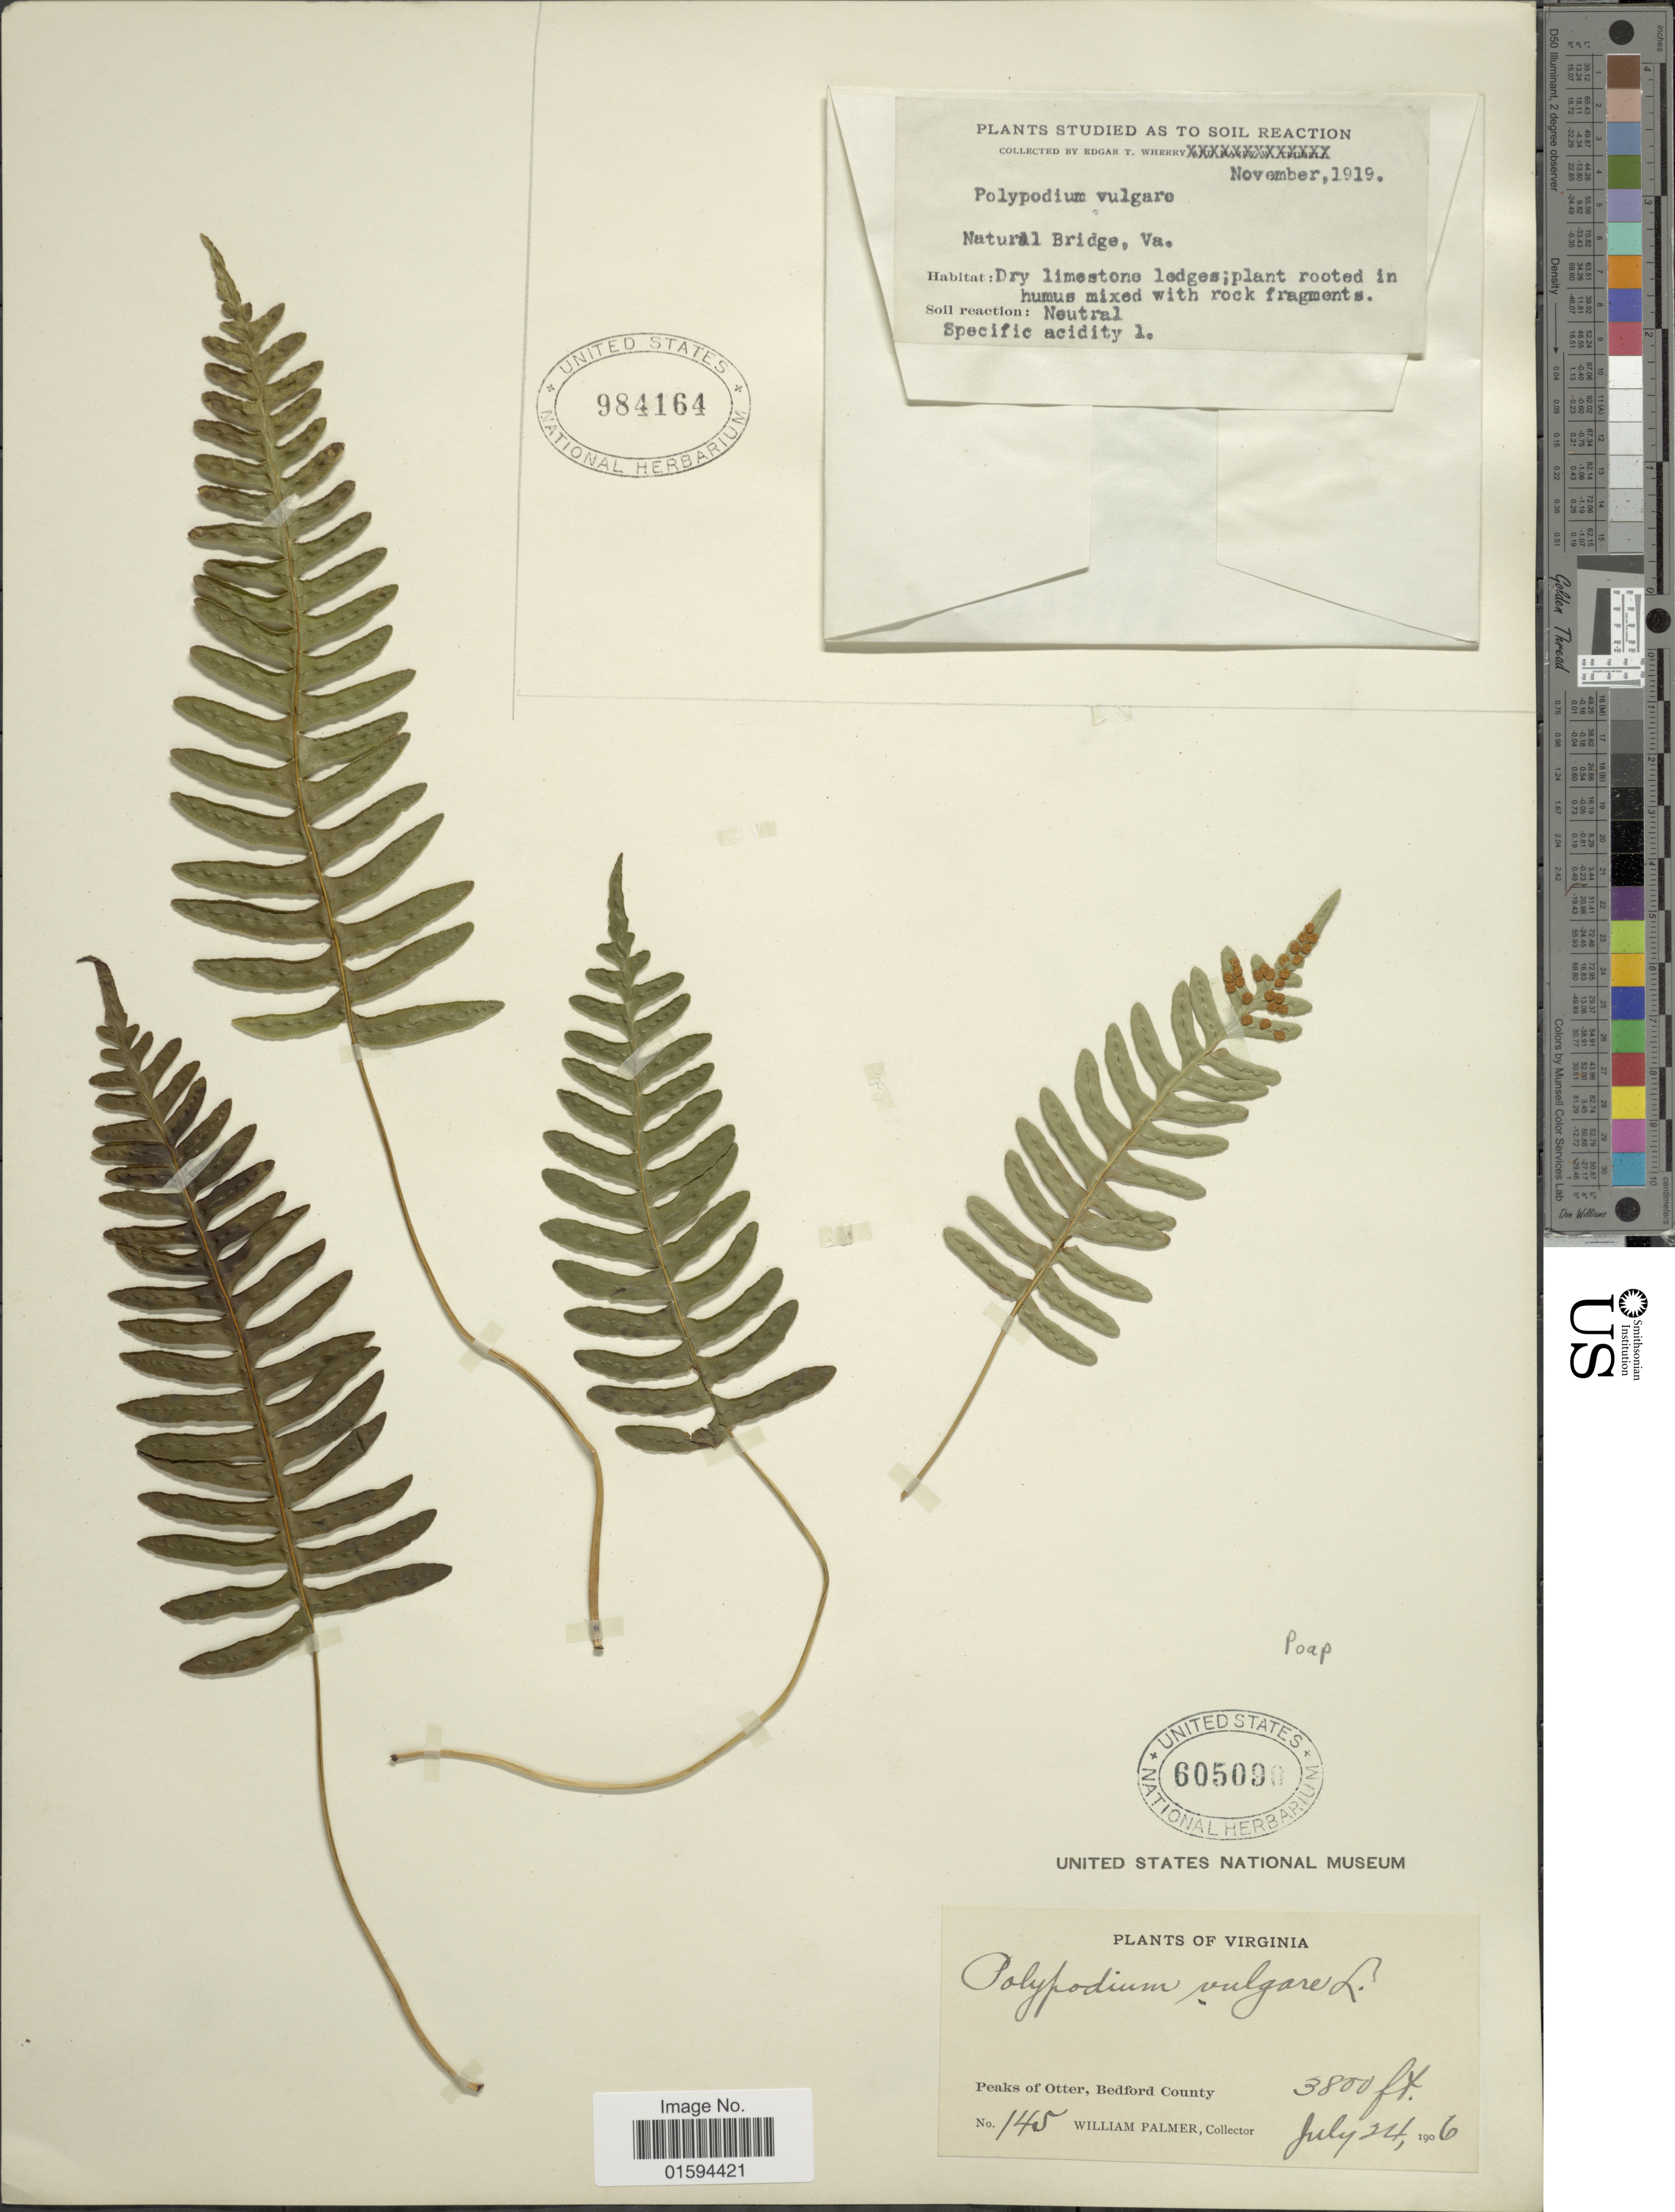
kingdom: Plantae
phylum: Tracheophyta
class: Polypodiopsida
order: Polypodiales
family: Polypodiaceae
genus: Polypodium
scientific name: Polypodium appalachianum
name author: Haufler & Windham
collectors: W. Palmer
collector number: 145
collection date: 1906-07-24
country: United States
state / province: Virginia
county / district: Bedford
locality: Peaks of Otter, Bedford County.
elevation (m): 1158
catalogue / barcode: US 605090